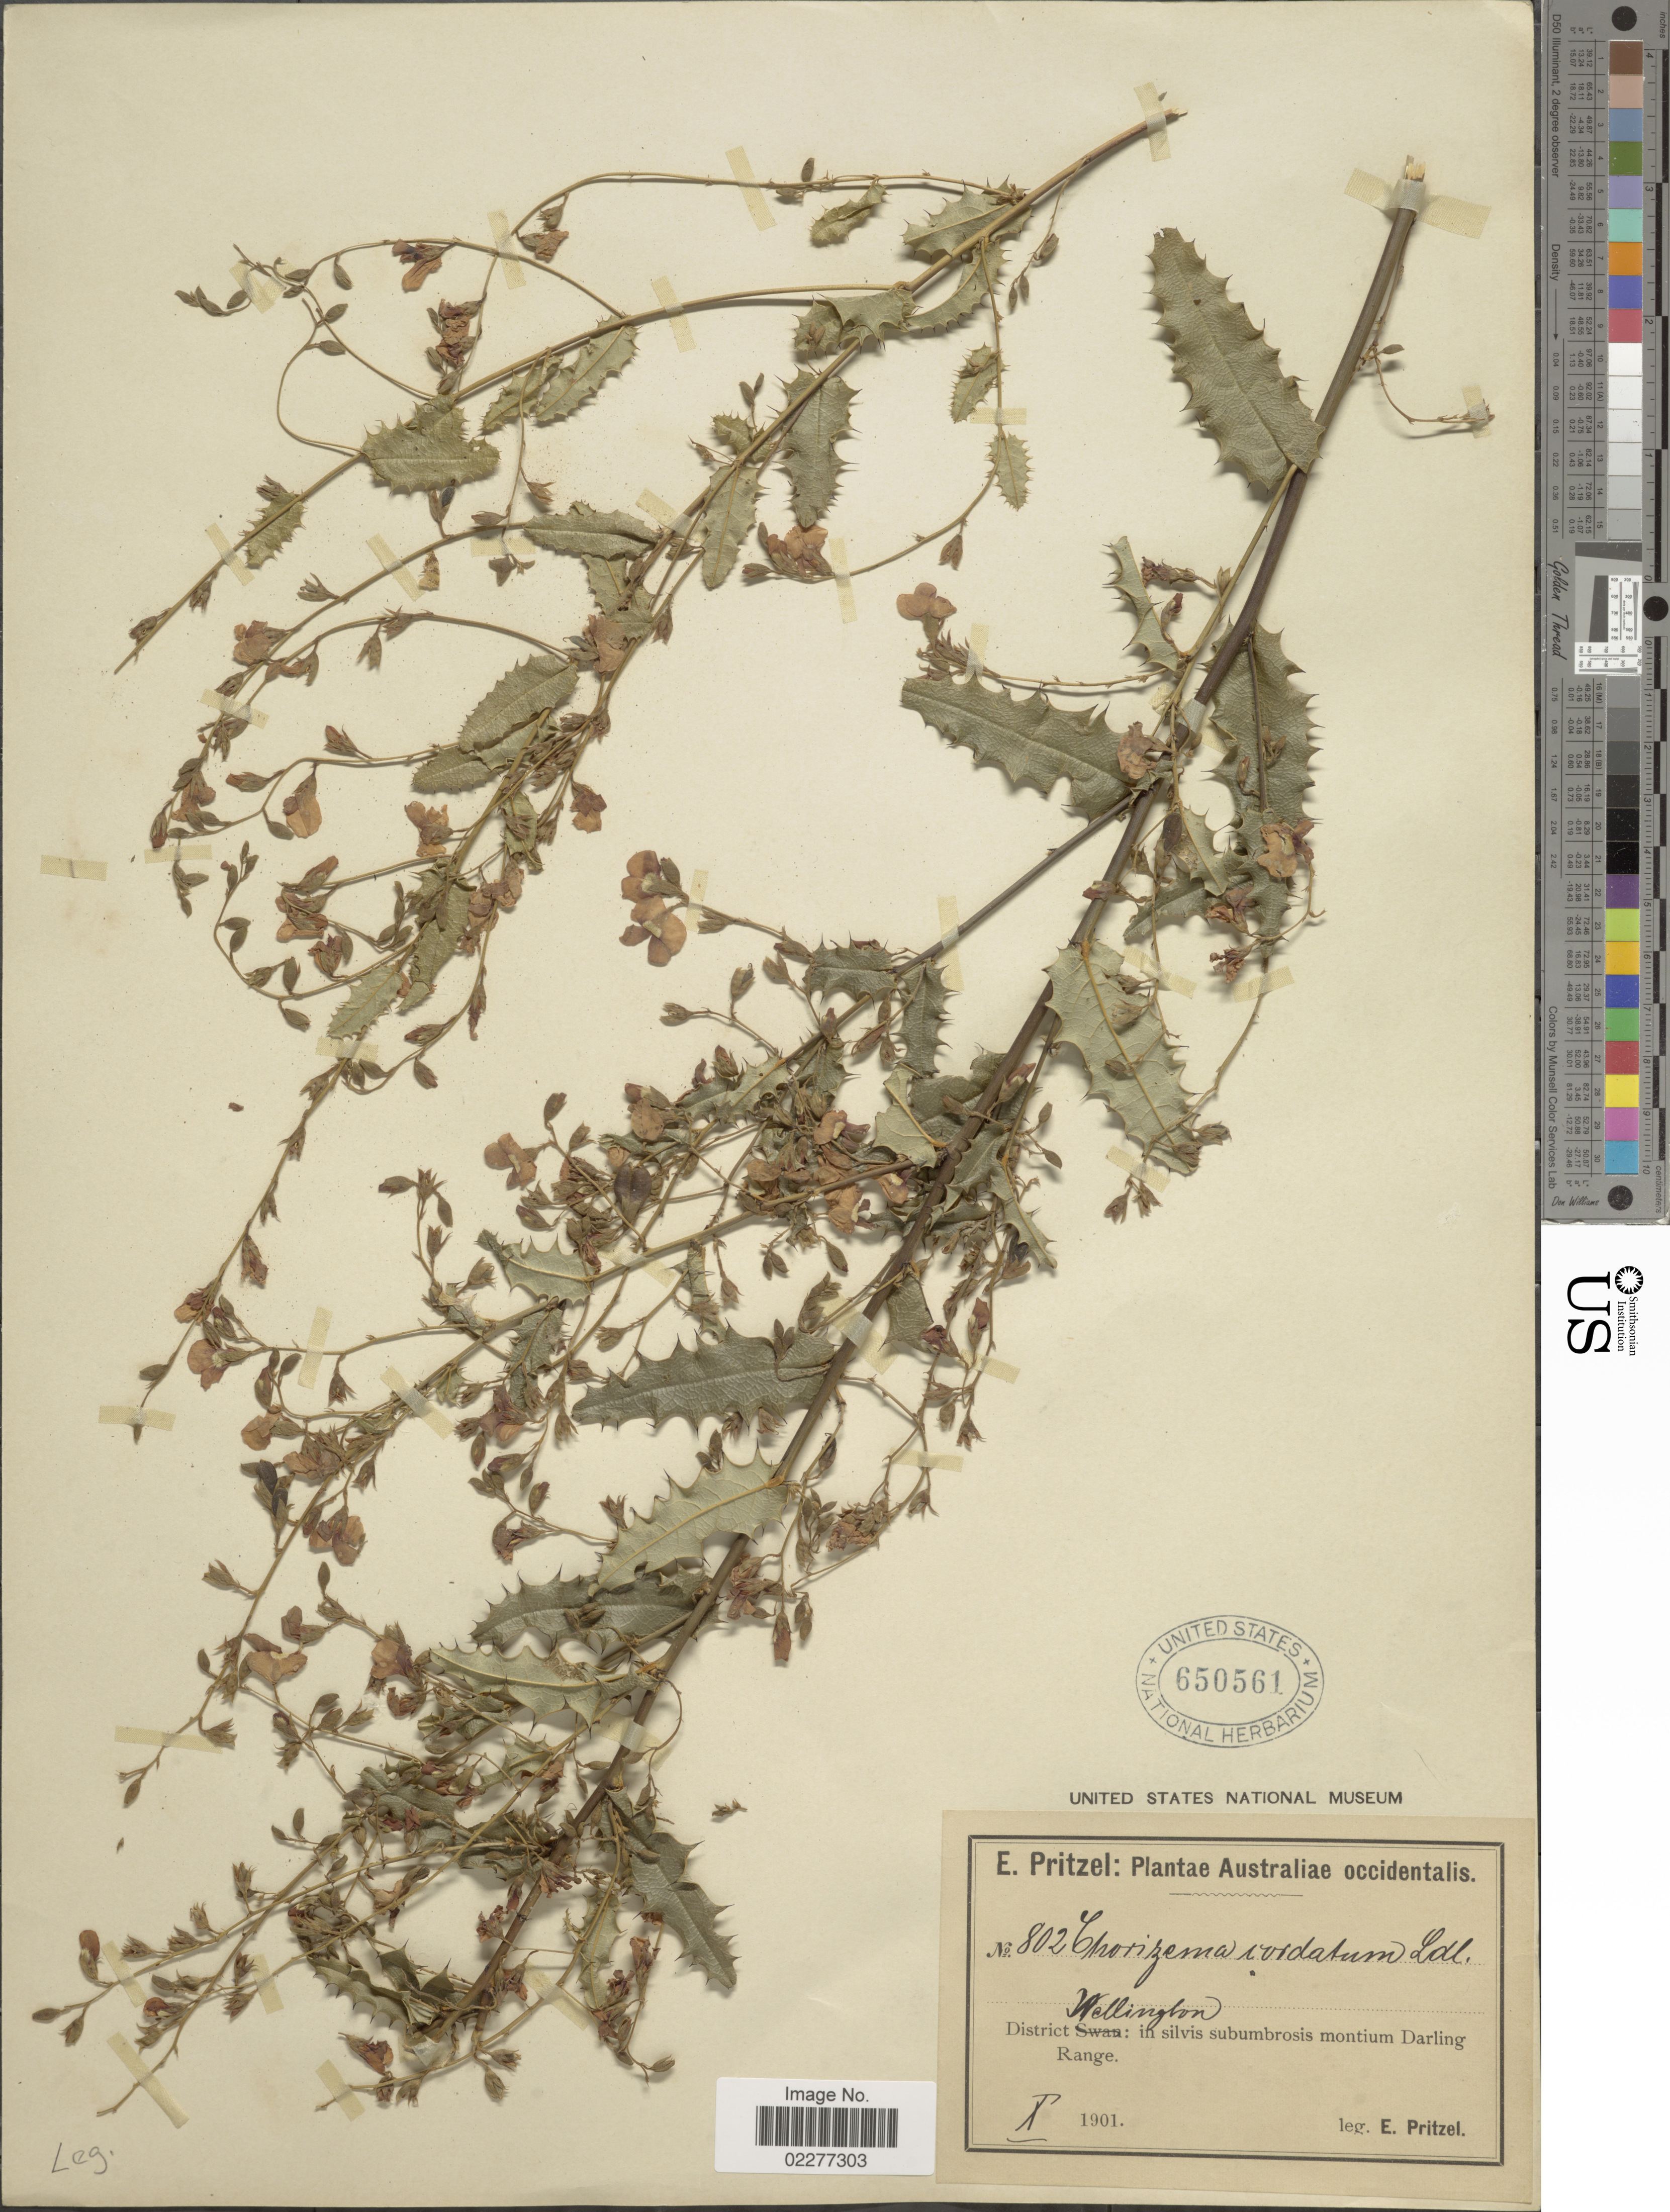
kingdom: Plantae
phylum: Tracheophyta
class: Magnoliopsida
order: Fabales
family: Fabaceae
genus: Chorizema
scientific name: Chorizema cordatum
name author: Lindl.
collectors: E. G. Pritzel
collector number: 8026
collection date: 1901-10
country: Australia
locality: Australiae iccidentalis, District Wellington: in silvis subumbrosis montium Darling Range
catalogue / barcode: US 650561